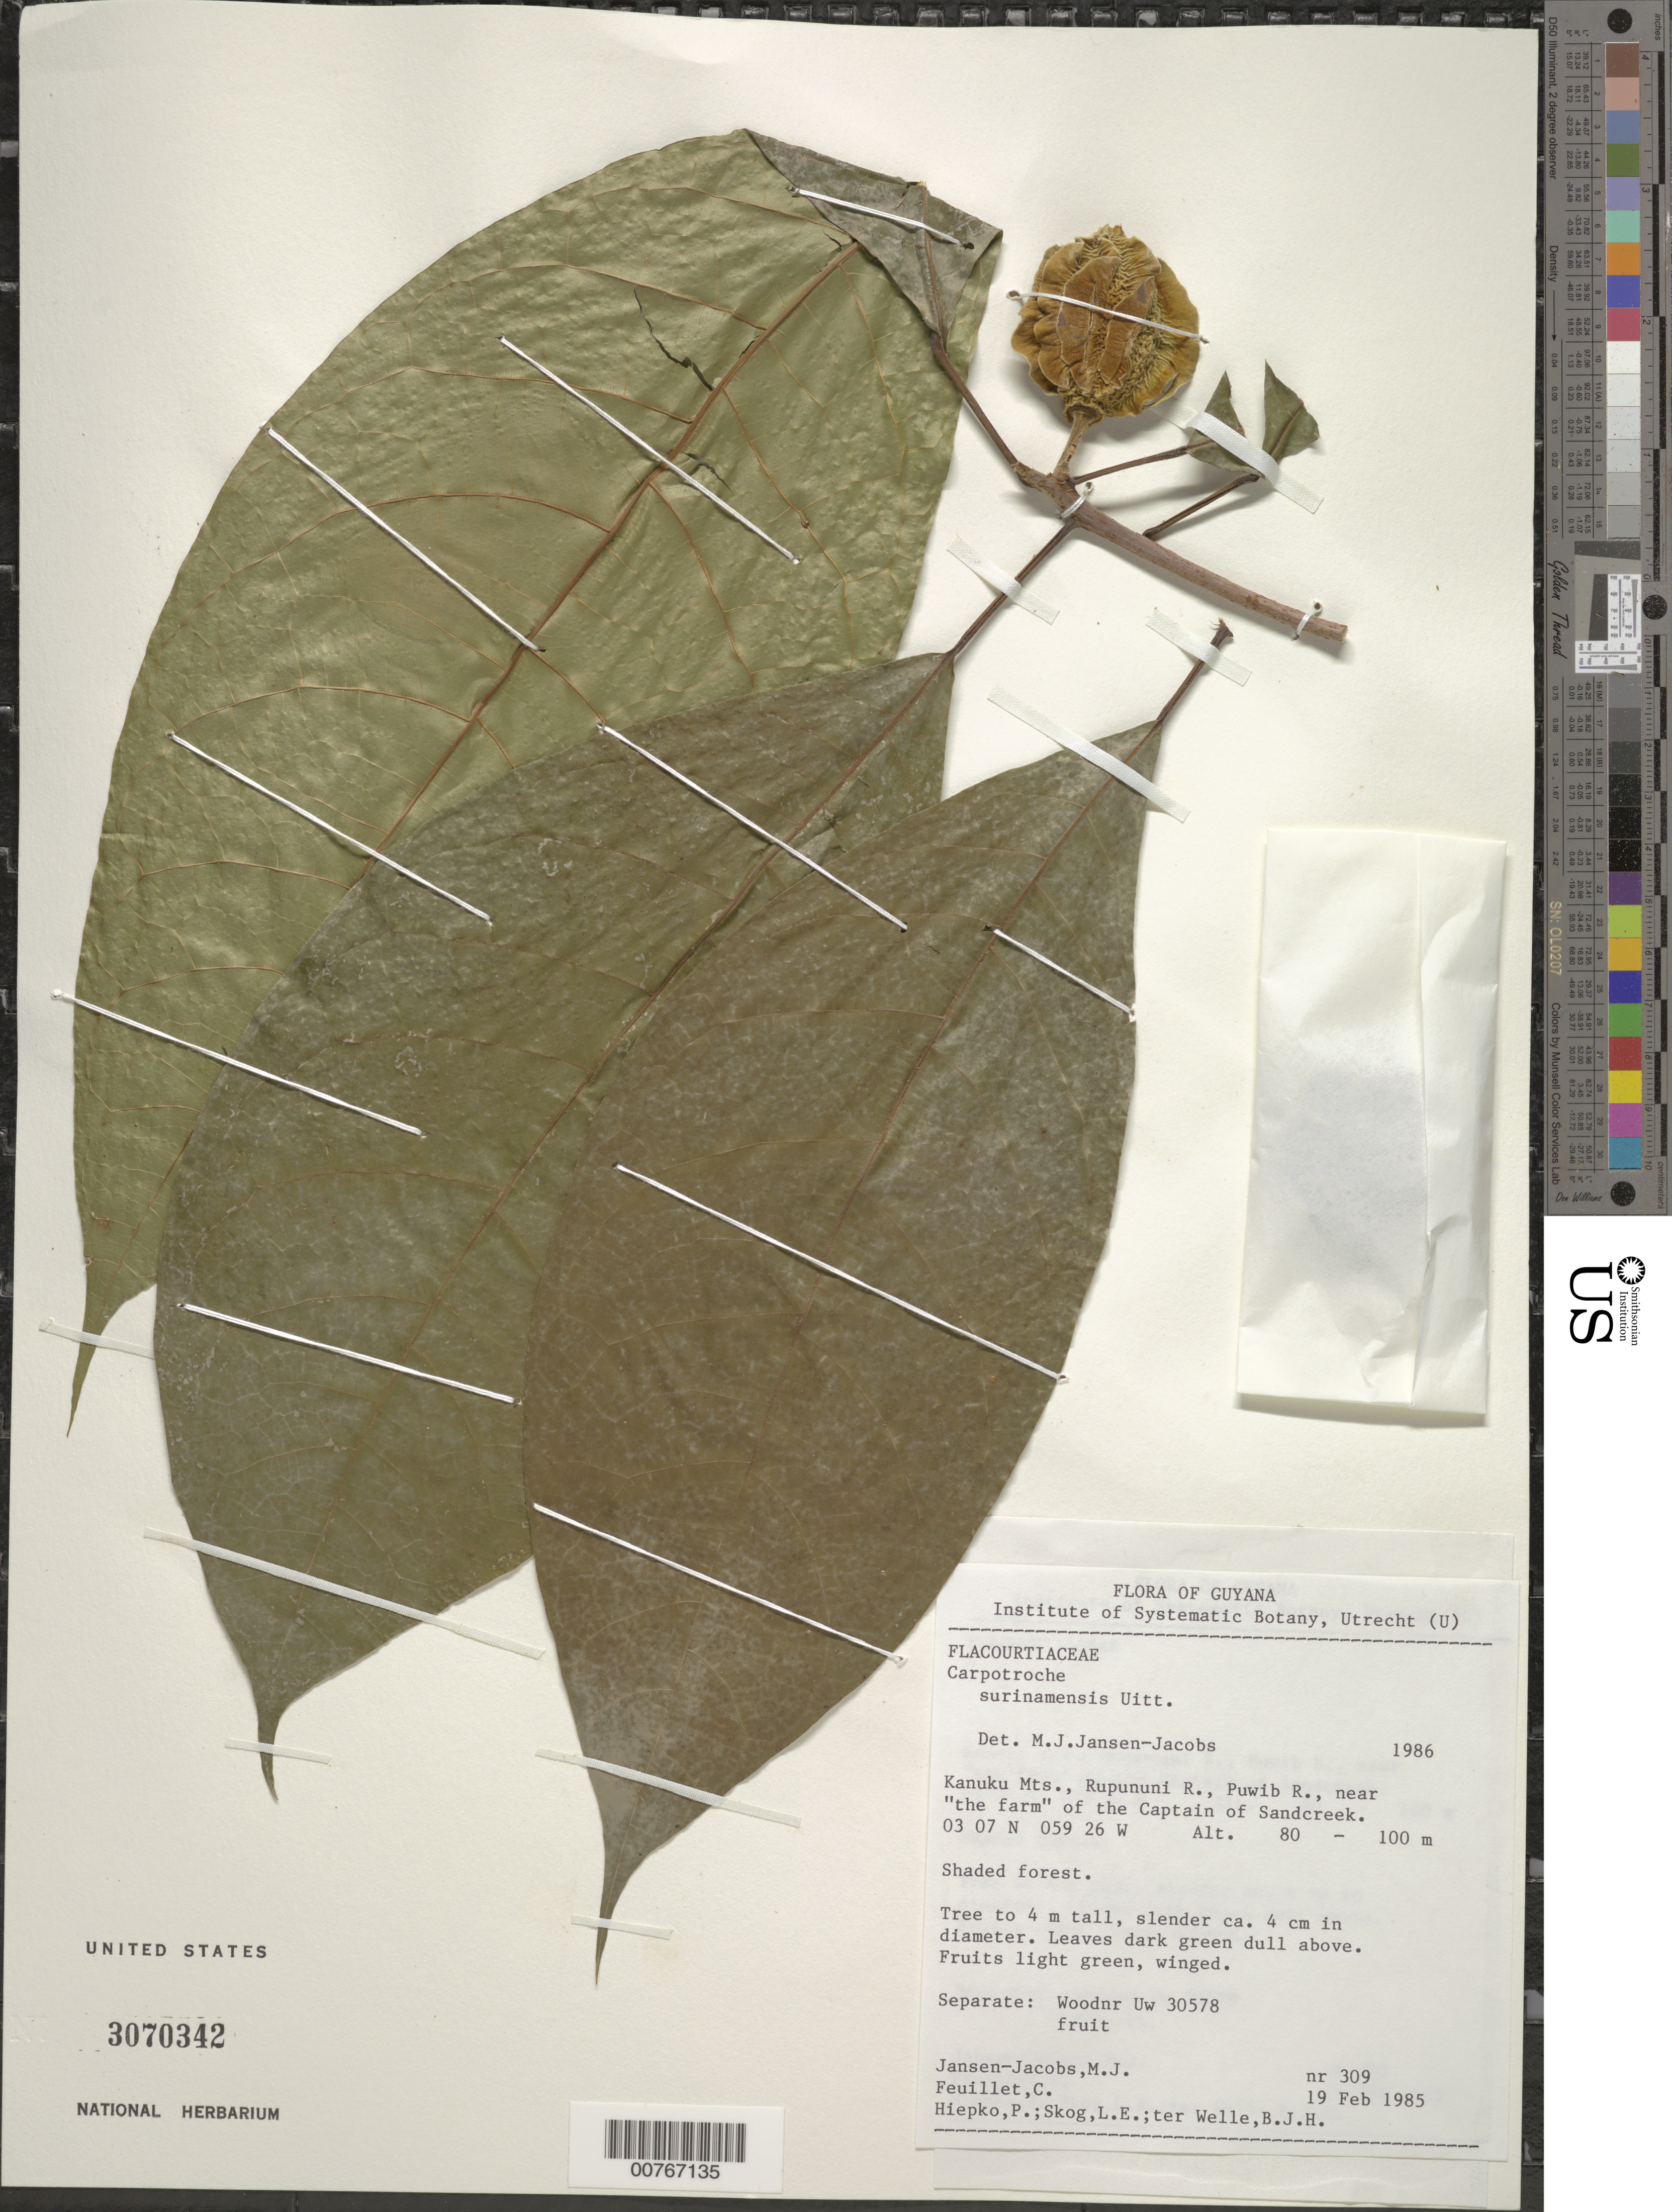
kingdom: Plantae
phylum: Tracheophyta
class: Magnoliopsida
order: Malpighiales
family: Achariaceae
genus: Carpotroche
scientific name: Carpotroche surinamensis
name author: Uittien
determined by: Jansen-Jacobs, M. J., (U), Nationaal Herbarium Nederland, Utrecht University branch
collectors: M. J. Jansen-Jacobs, C. Feuillet, P. H. Hiepko, L. E. Skog & B. Welle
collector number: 309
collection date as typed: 19-Feb-85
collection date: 1985-02-19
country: Guyana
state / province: U. Takutu-U. Essequibo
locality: Kanuku Mts., Rupununi R., Puwib R. near "the farm" of the Captain of Sandcreek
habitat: Shaded forest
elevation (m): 80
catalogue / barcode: US 3070342